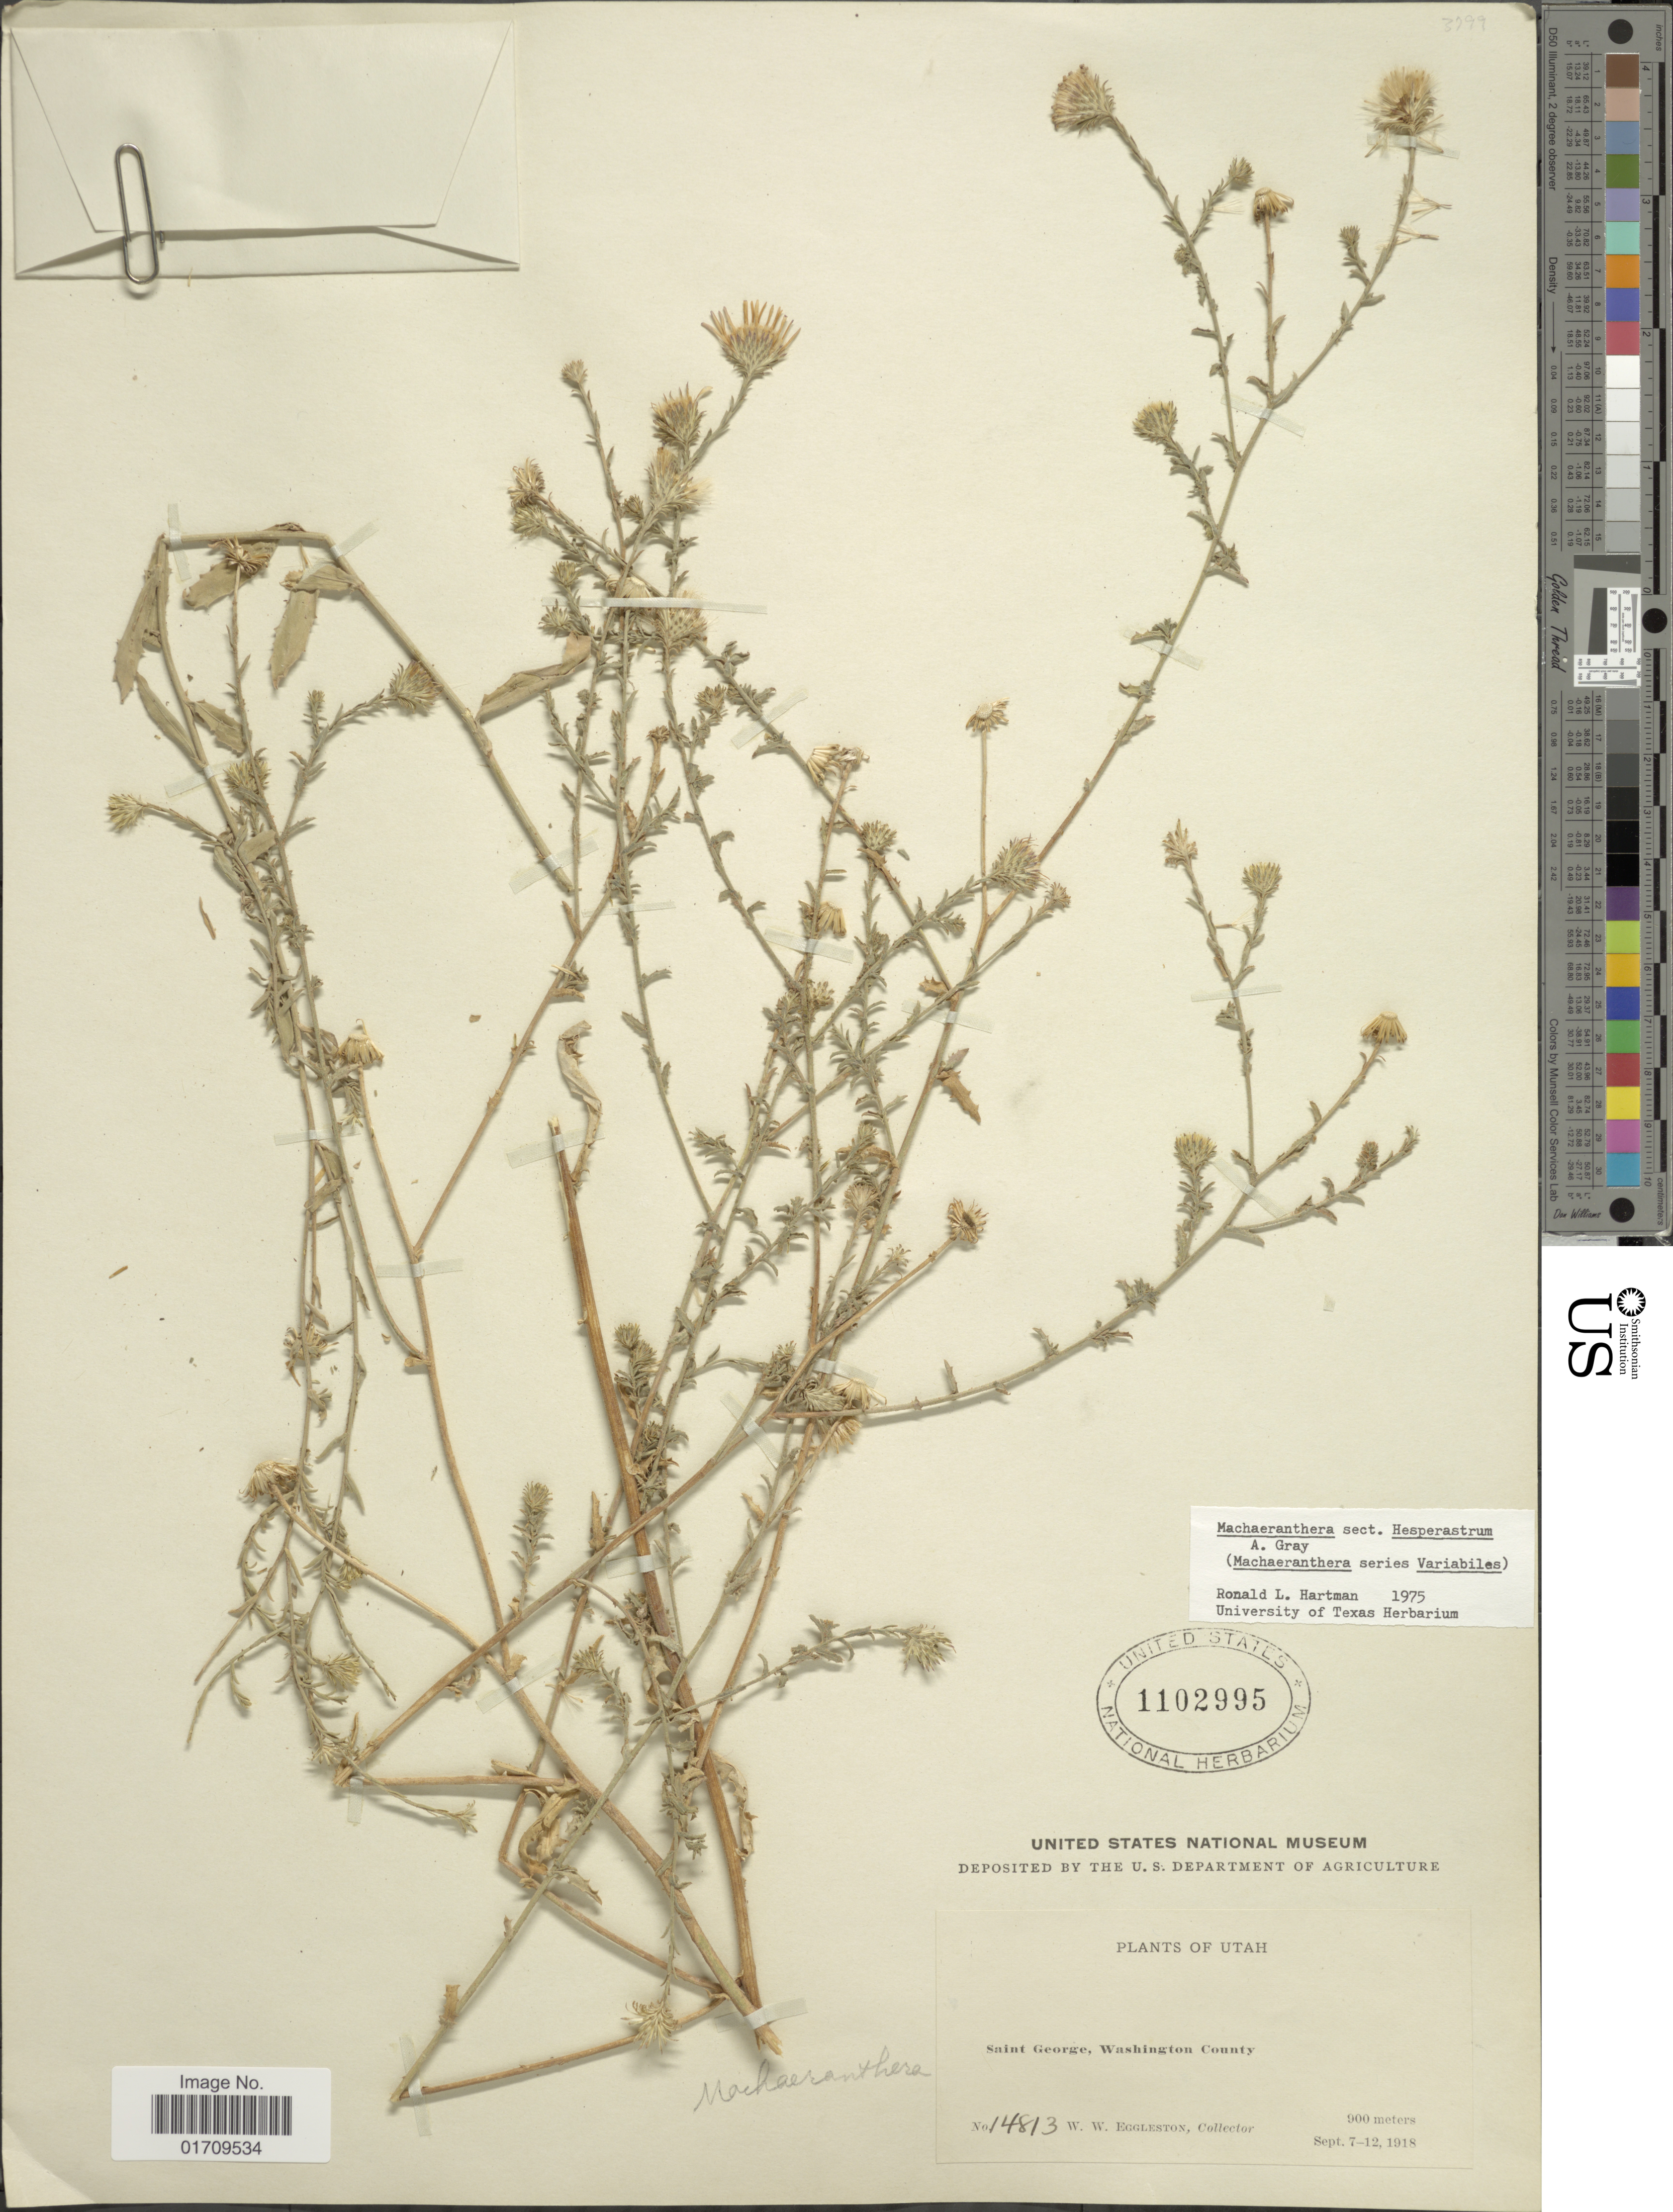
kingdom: Plantae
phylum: Tracheophyta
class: Magnoliopsida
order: Asterales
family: Asteraceae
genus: Machaeranthera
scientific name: Machaeranthera sp.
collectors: W. W. Eggleston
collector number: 14813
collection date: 1918-09-07/1918-09-12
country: United States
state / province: Utah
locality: Saint George, Washington County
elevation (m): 900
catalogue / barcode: US 1102995